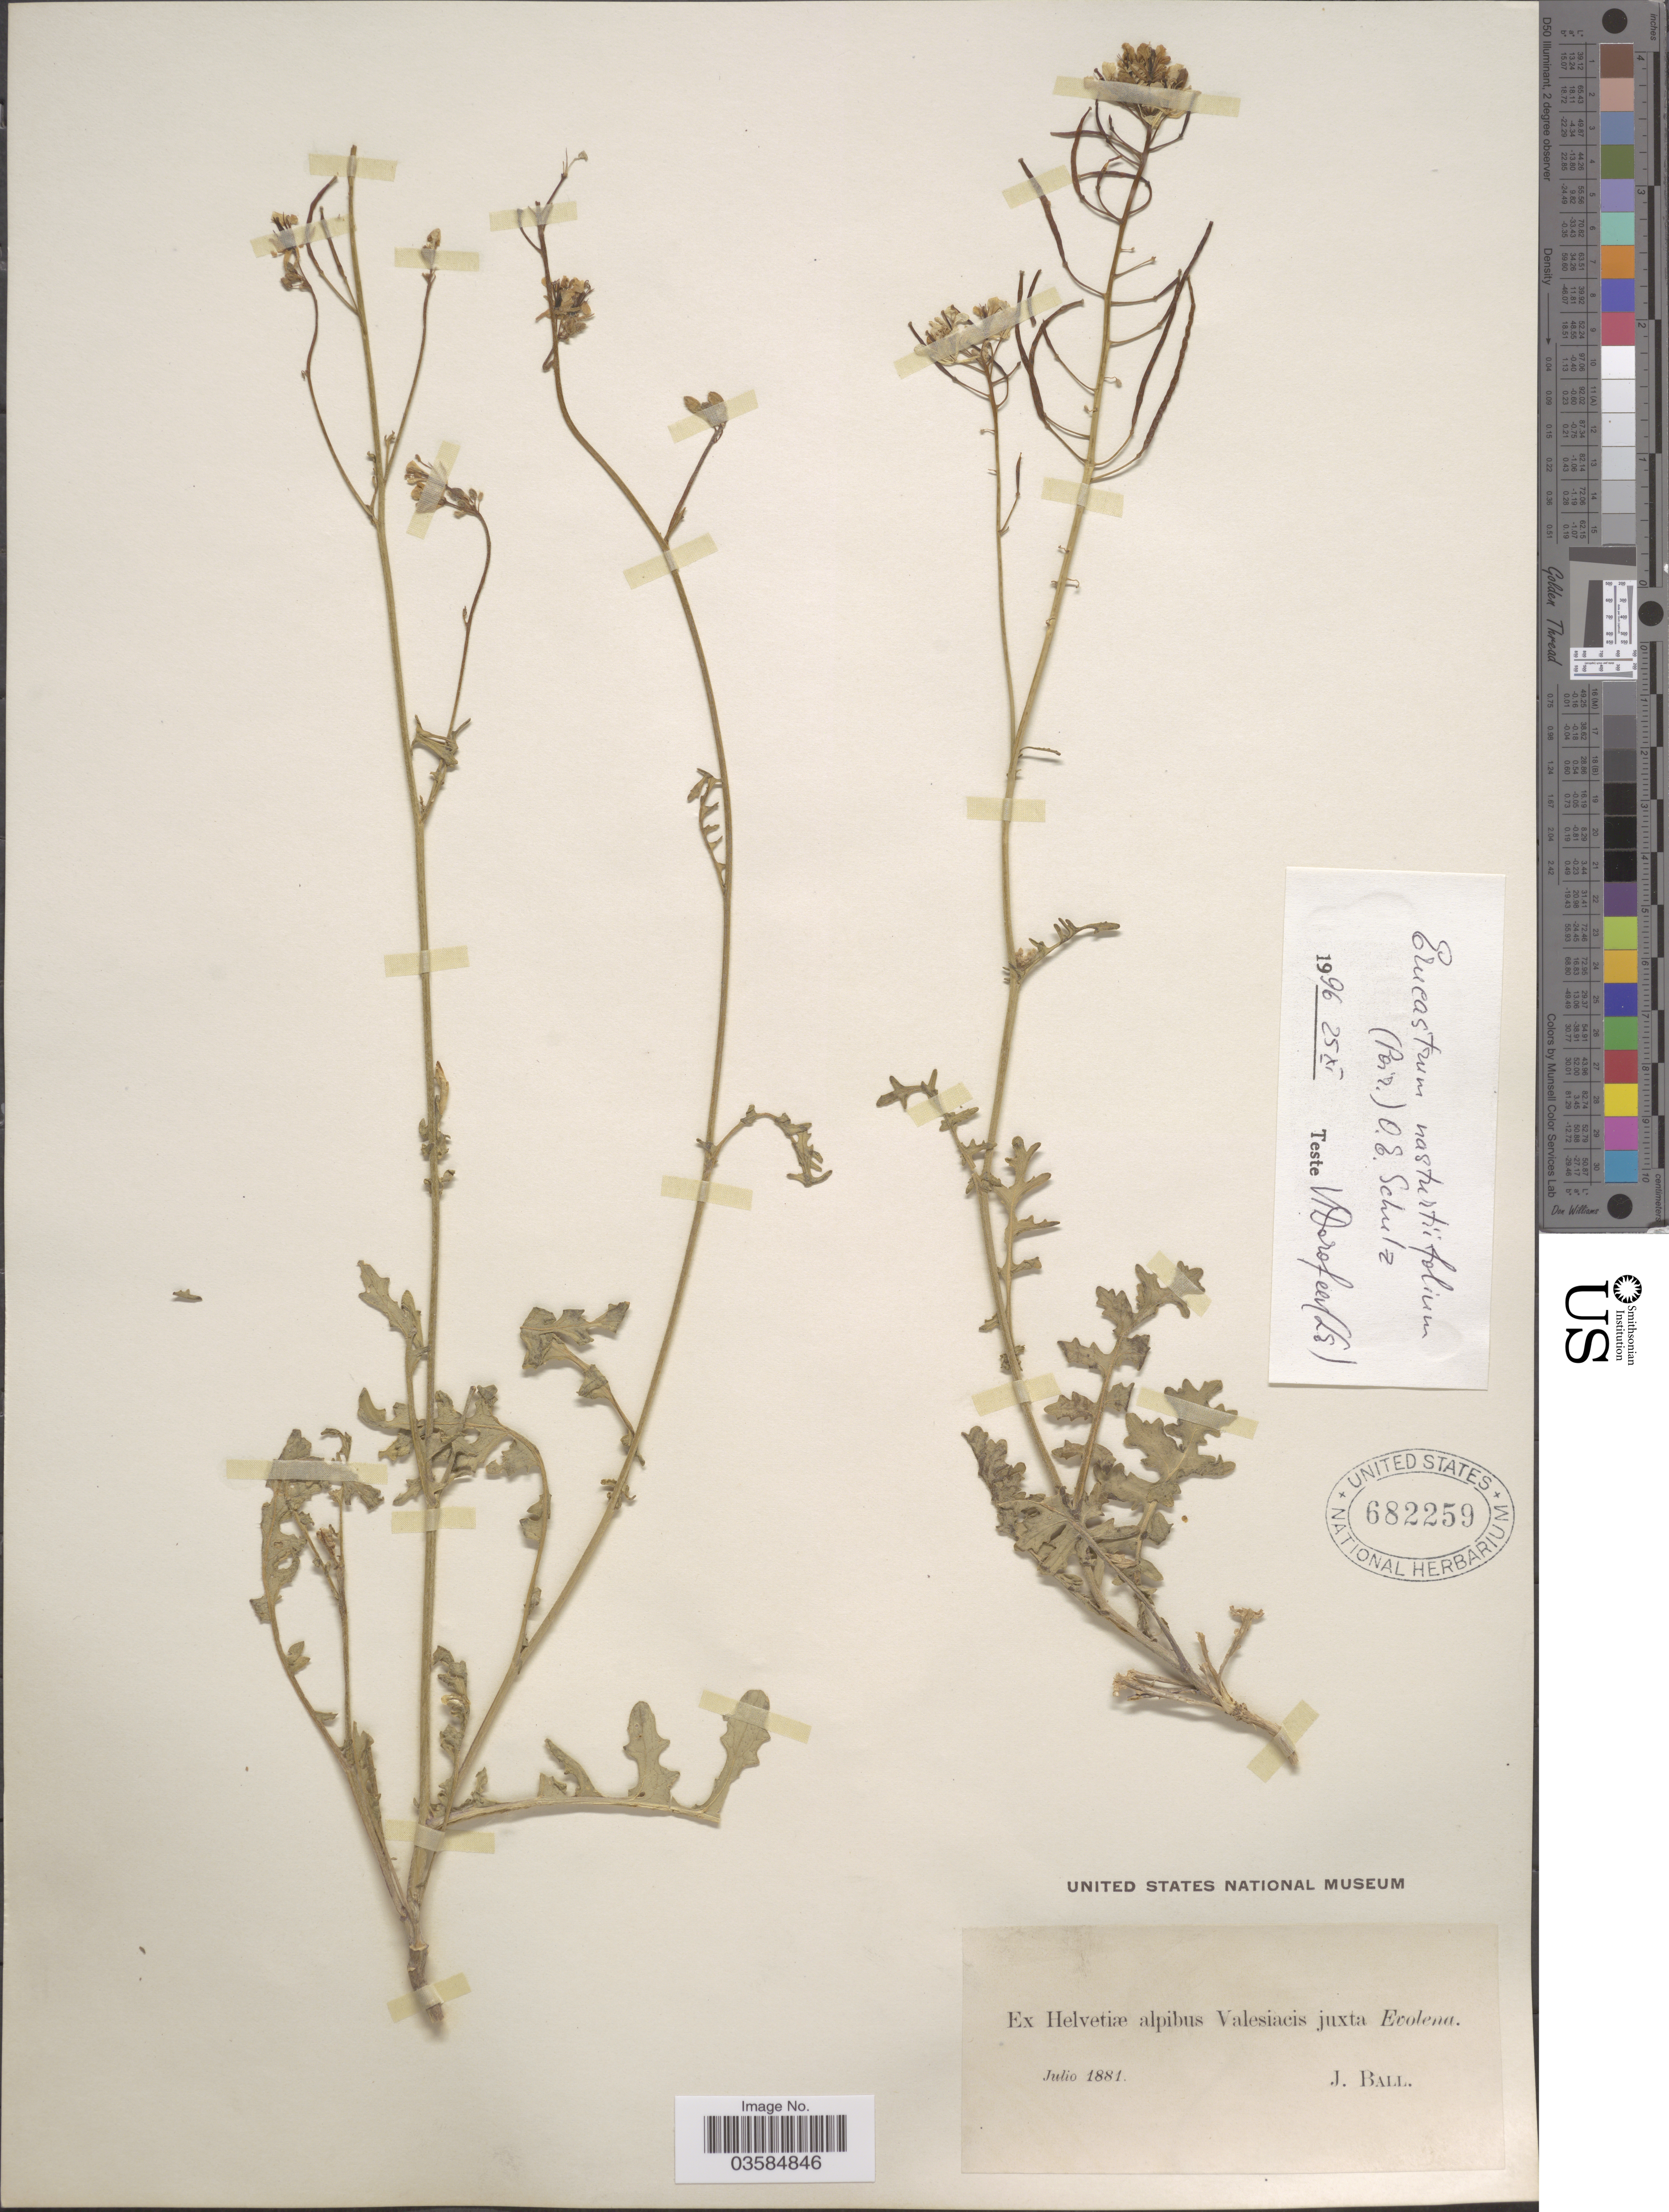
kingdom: Plantae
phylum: Tracheophyta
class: Magnoliopsida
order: Brassicales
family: Brassicaceae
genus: Erucastrum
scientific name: Erucastrum nasturtiifolium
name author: (Poir.) O.E. Schulz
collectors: J. Ball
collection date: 1881-07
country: Switzerland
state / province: Valais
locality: Ex Helvetiæ alpibus Valesiacis juxta Evolena.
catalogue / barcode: US 682259